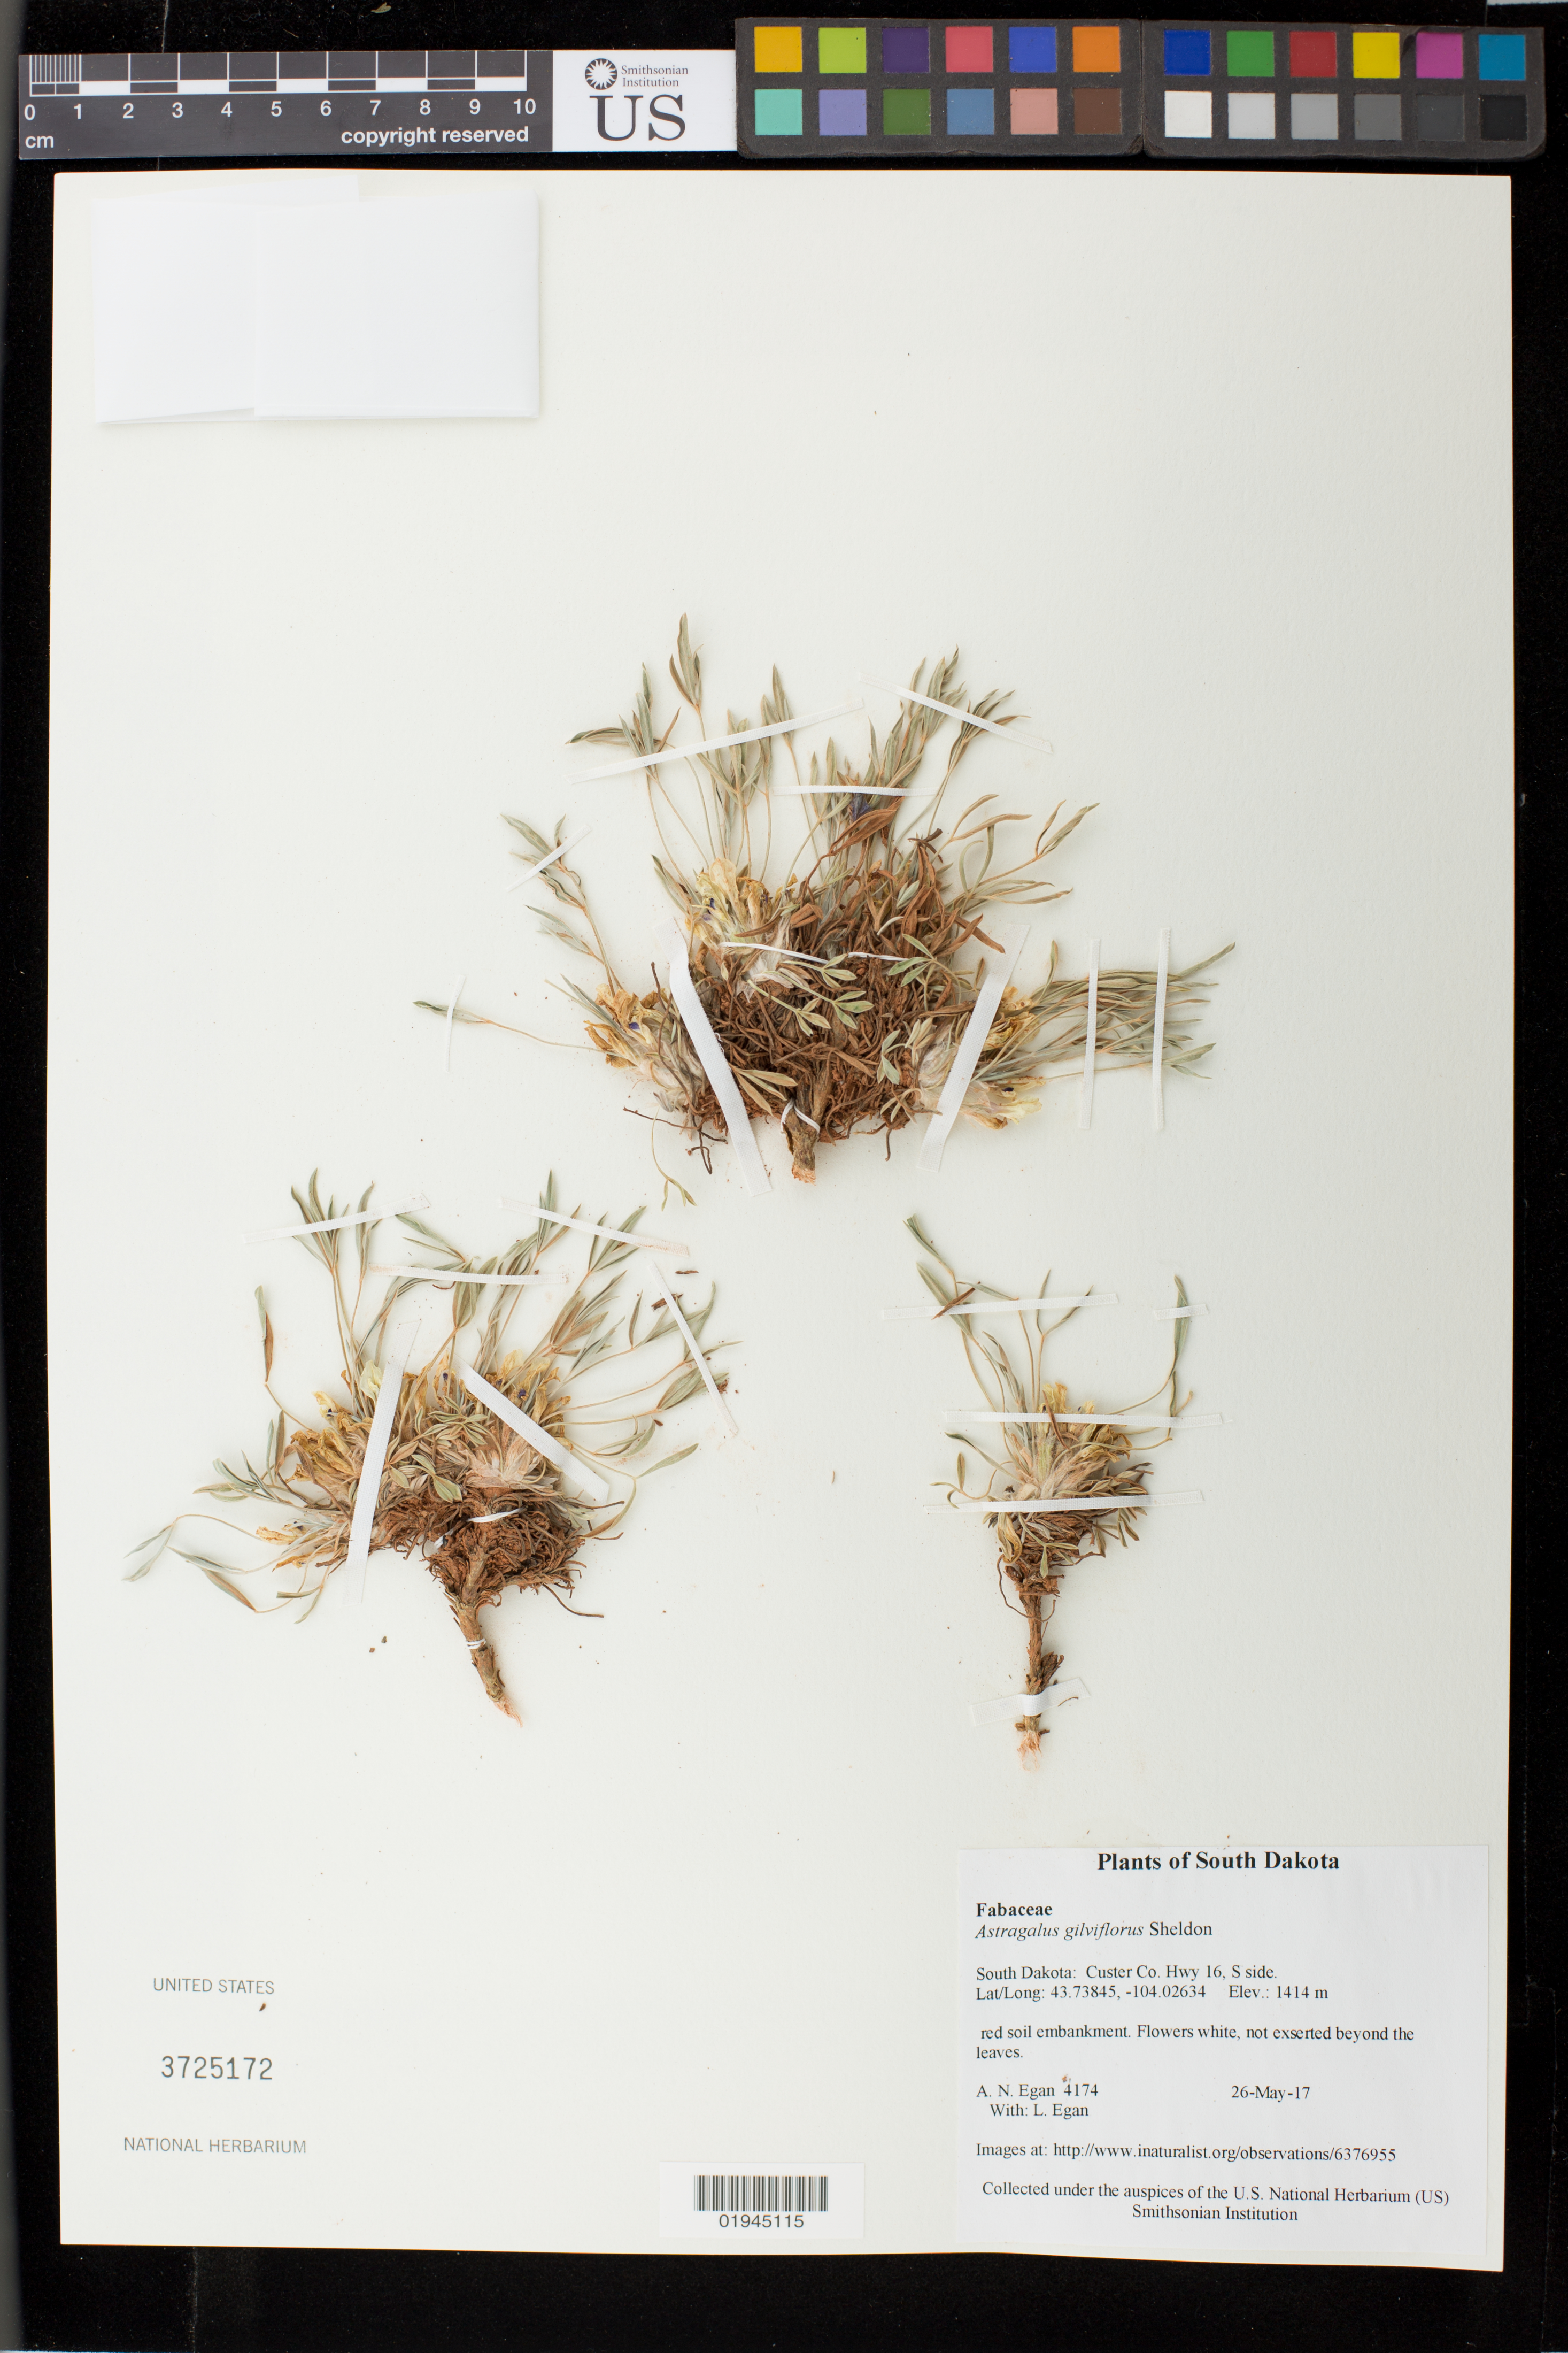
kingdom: Plantae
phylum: Tracheophyta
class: Magnoliopsida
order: Fabales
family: Fabaceae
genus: Astragalus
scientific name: Astragalus gilviflorus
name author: E. Sheld.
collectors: A. N. Egan & L. Egan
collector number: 4174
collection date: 2017-05-26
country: United States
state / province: South Dakota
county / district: Custer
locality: Hwy 16, S side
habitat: red soil embankment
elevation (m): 1414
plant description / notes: http://www.inaturalist.org/observations/6376955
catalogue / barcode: US 3725172